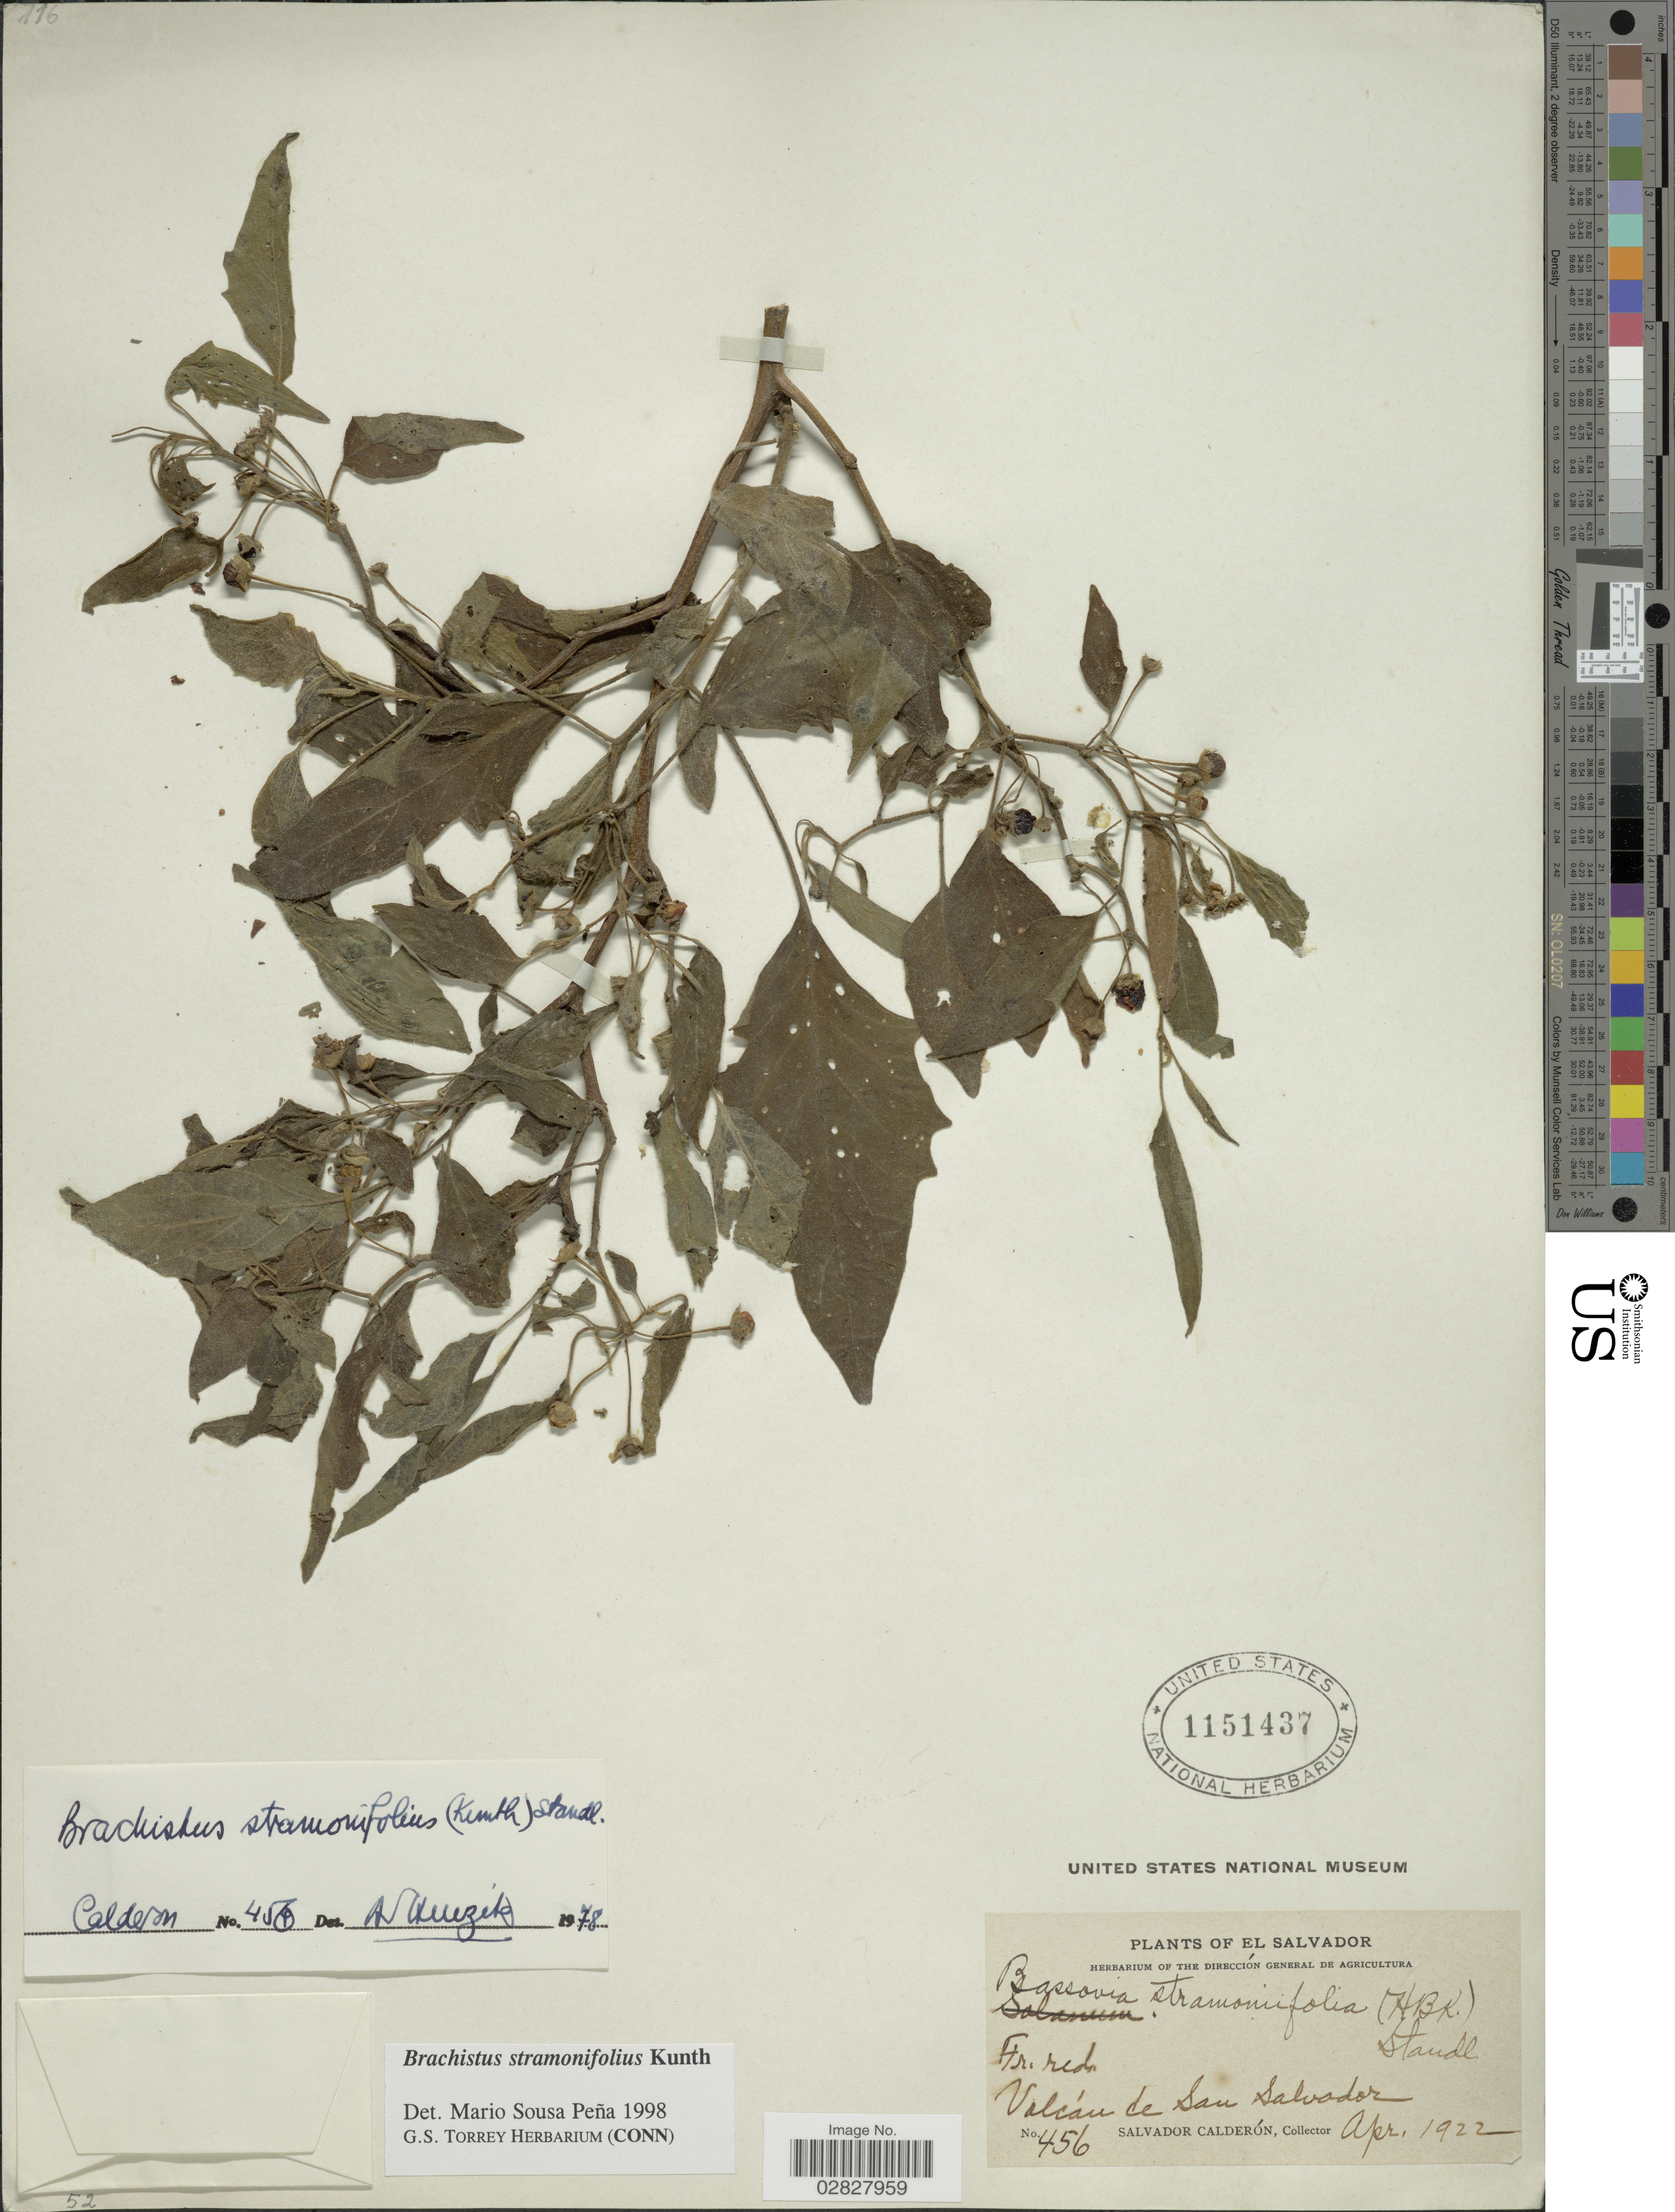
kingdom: Plantae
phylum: Tracheophyta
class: Magnoliopsida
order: Solanales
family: Solanaceae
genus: Brachistus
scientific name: Brachistus stramonifolius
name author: (Kunth) Miers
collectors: S. Calderón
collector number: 456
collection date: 1922-04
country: El Salvador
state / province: San Salvador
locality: Volcán de San Salvador.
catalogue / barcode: US 1151437